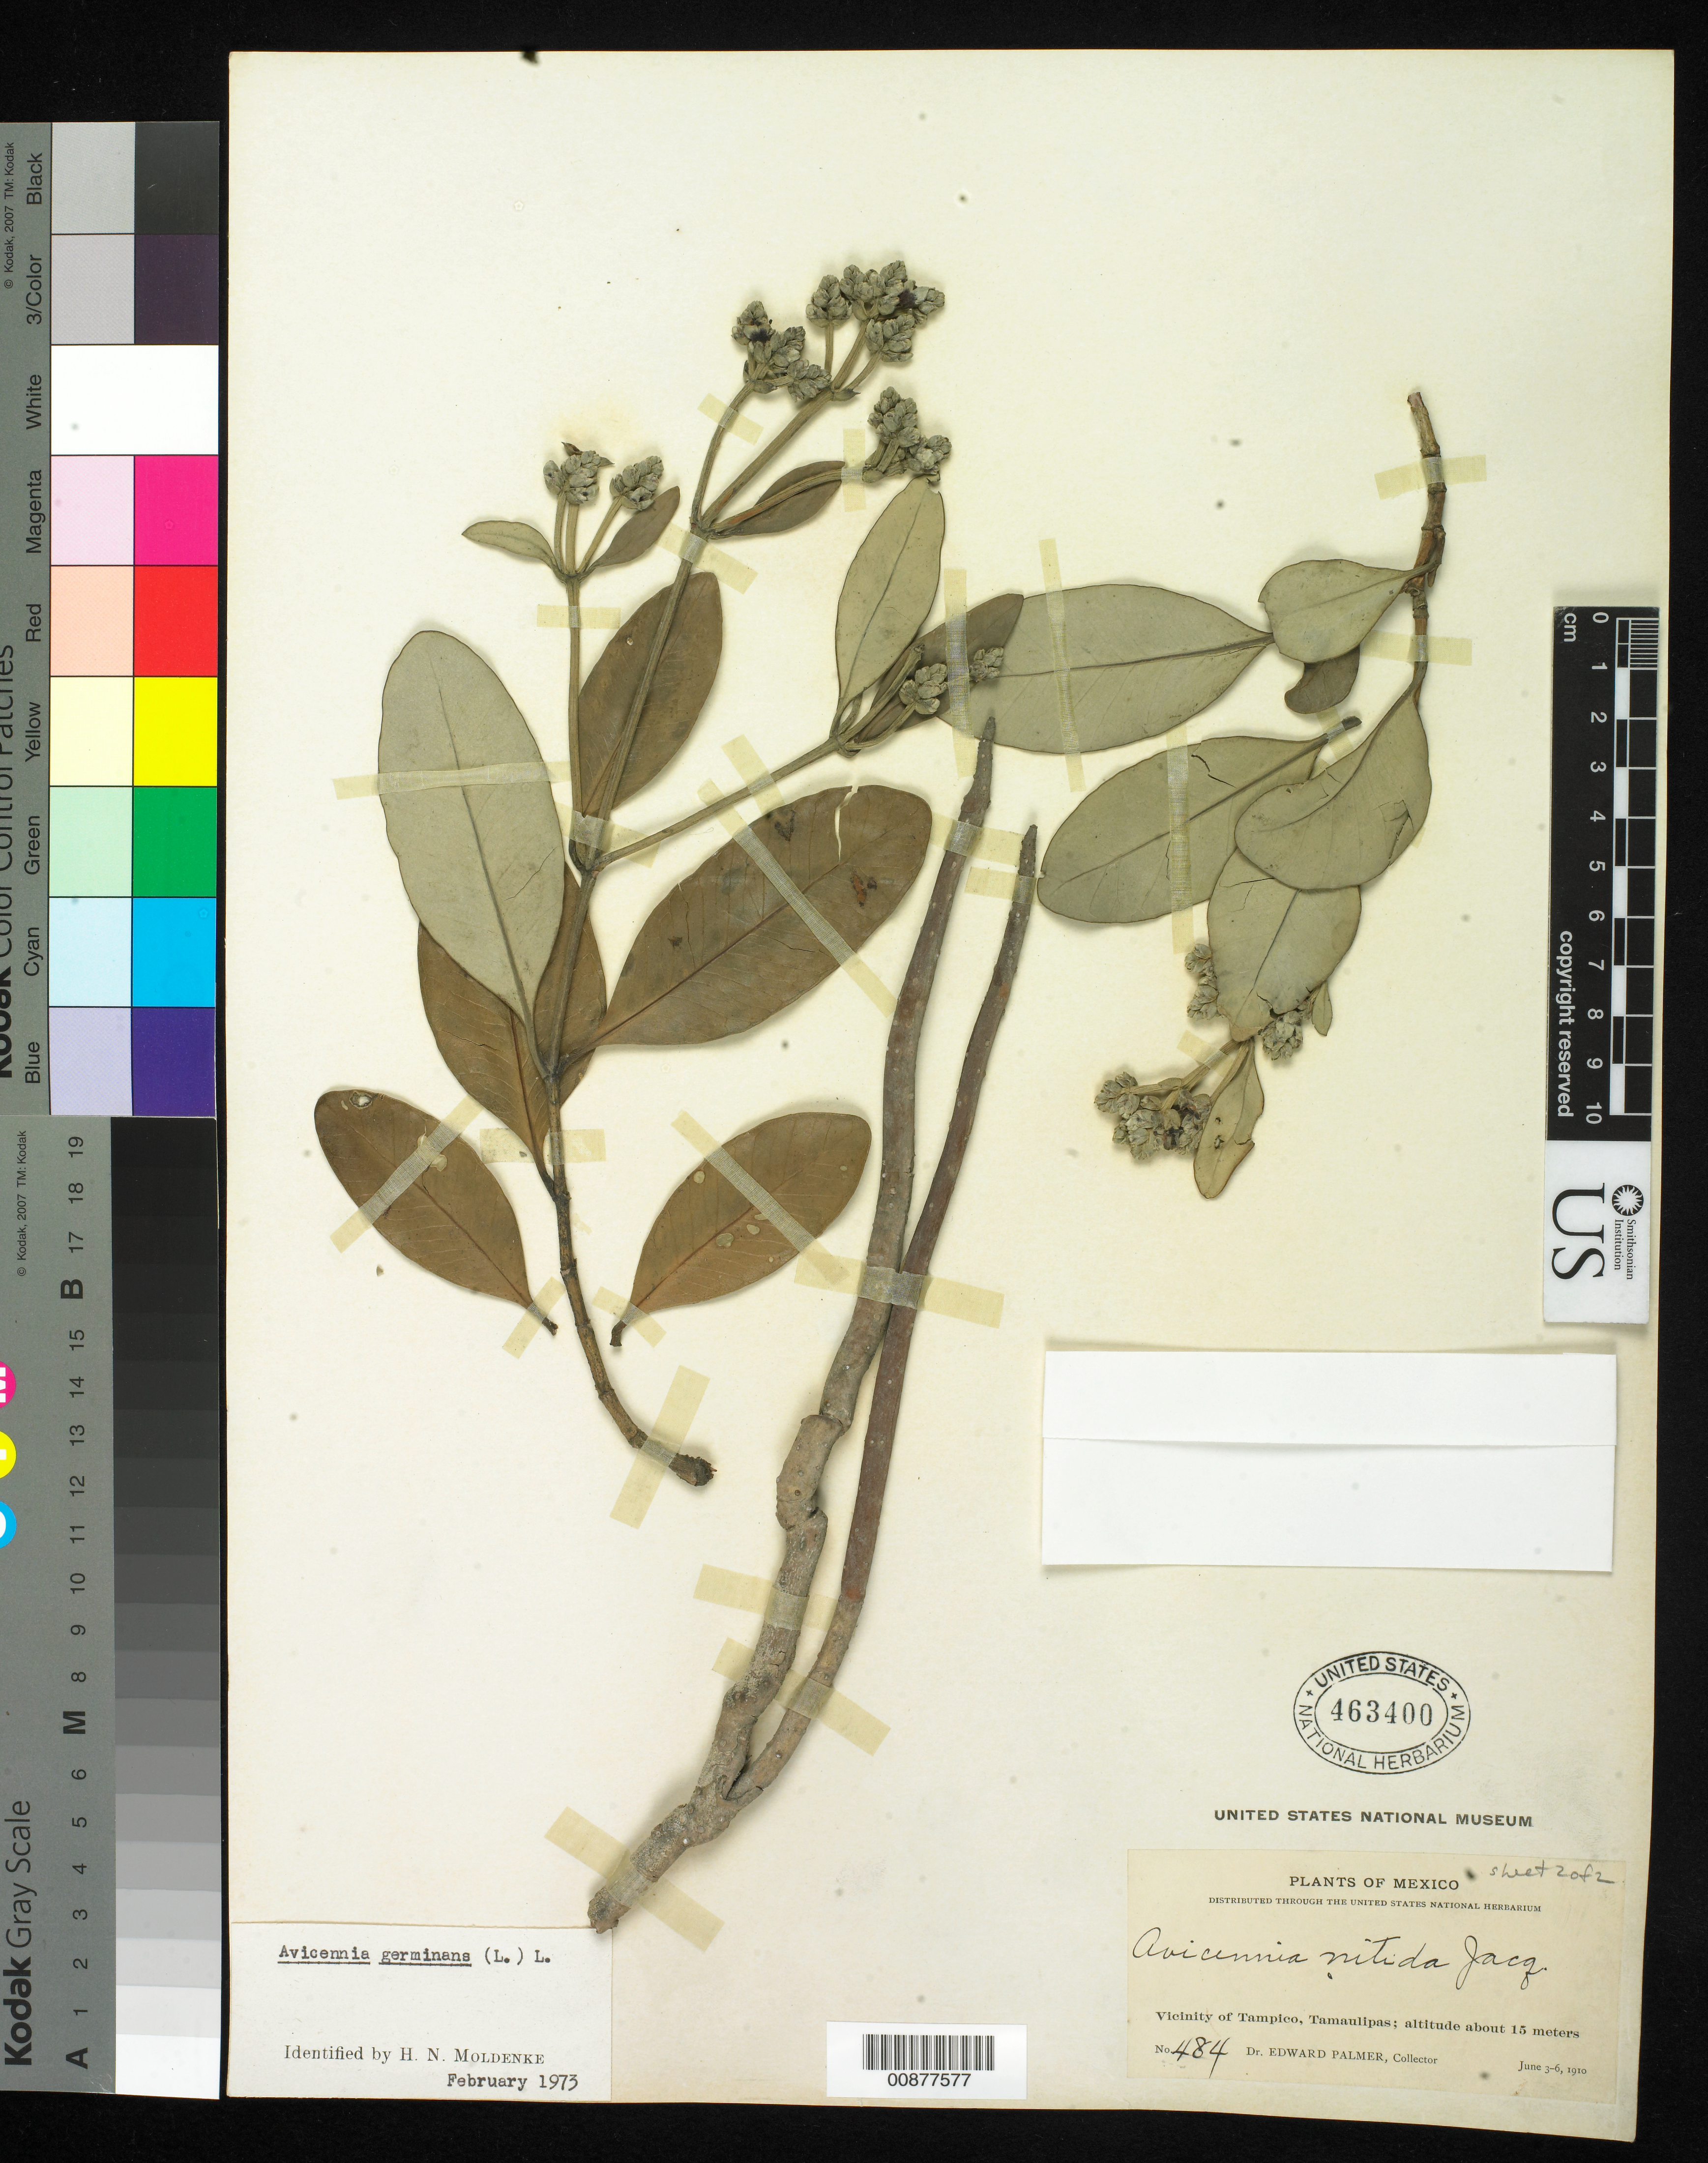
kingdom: Plantae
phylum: Tracheophyta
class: Magnoliopsida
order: Lamiales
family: Acanthaceae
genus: Avicennia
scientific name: Avicennia germinans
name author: (L.) L.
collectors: E. Palmer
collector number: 484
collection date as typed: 03 Jun 1910 to 06 Jun 1910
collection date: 1910-06-03/1910-06-06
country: Mexico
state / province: Tamaulipas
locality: Vicinity of Tampico, Tamaulipas.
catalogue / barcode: US 463400